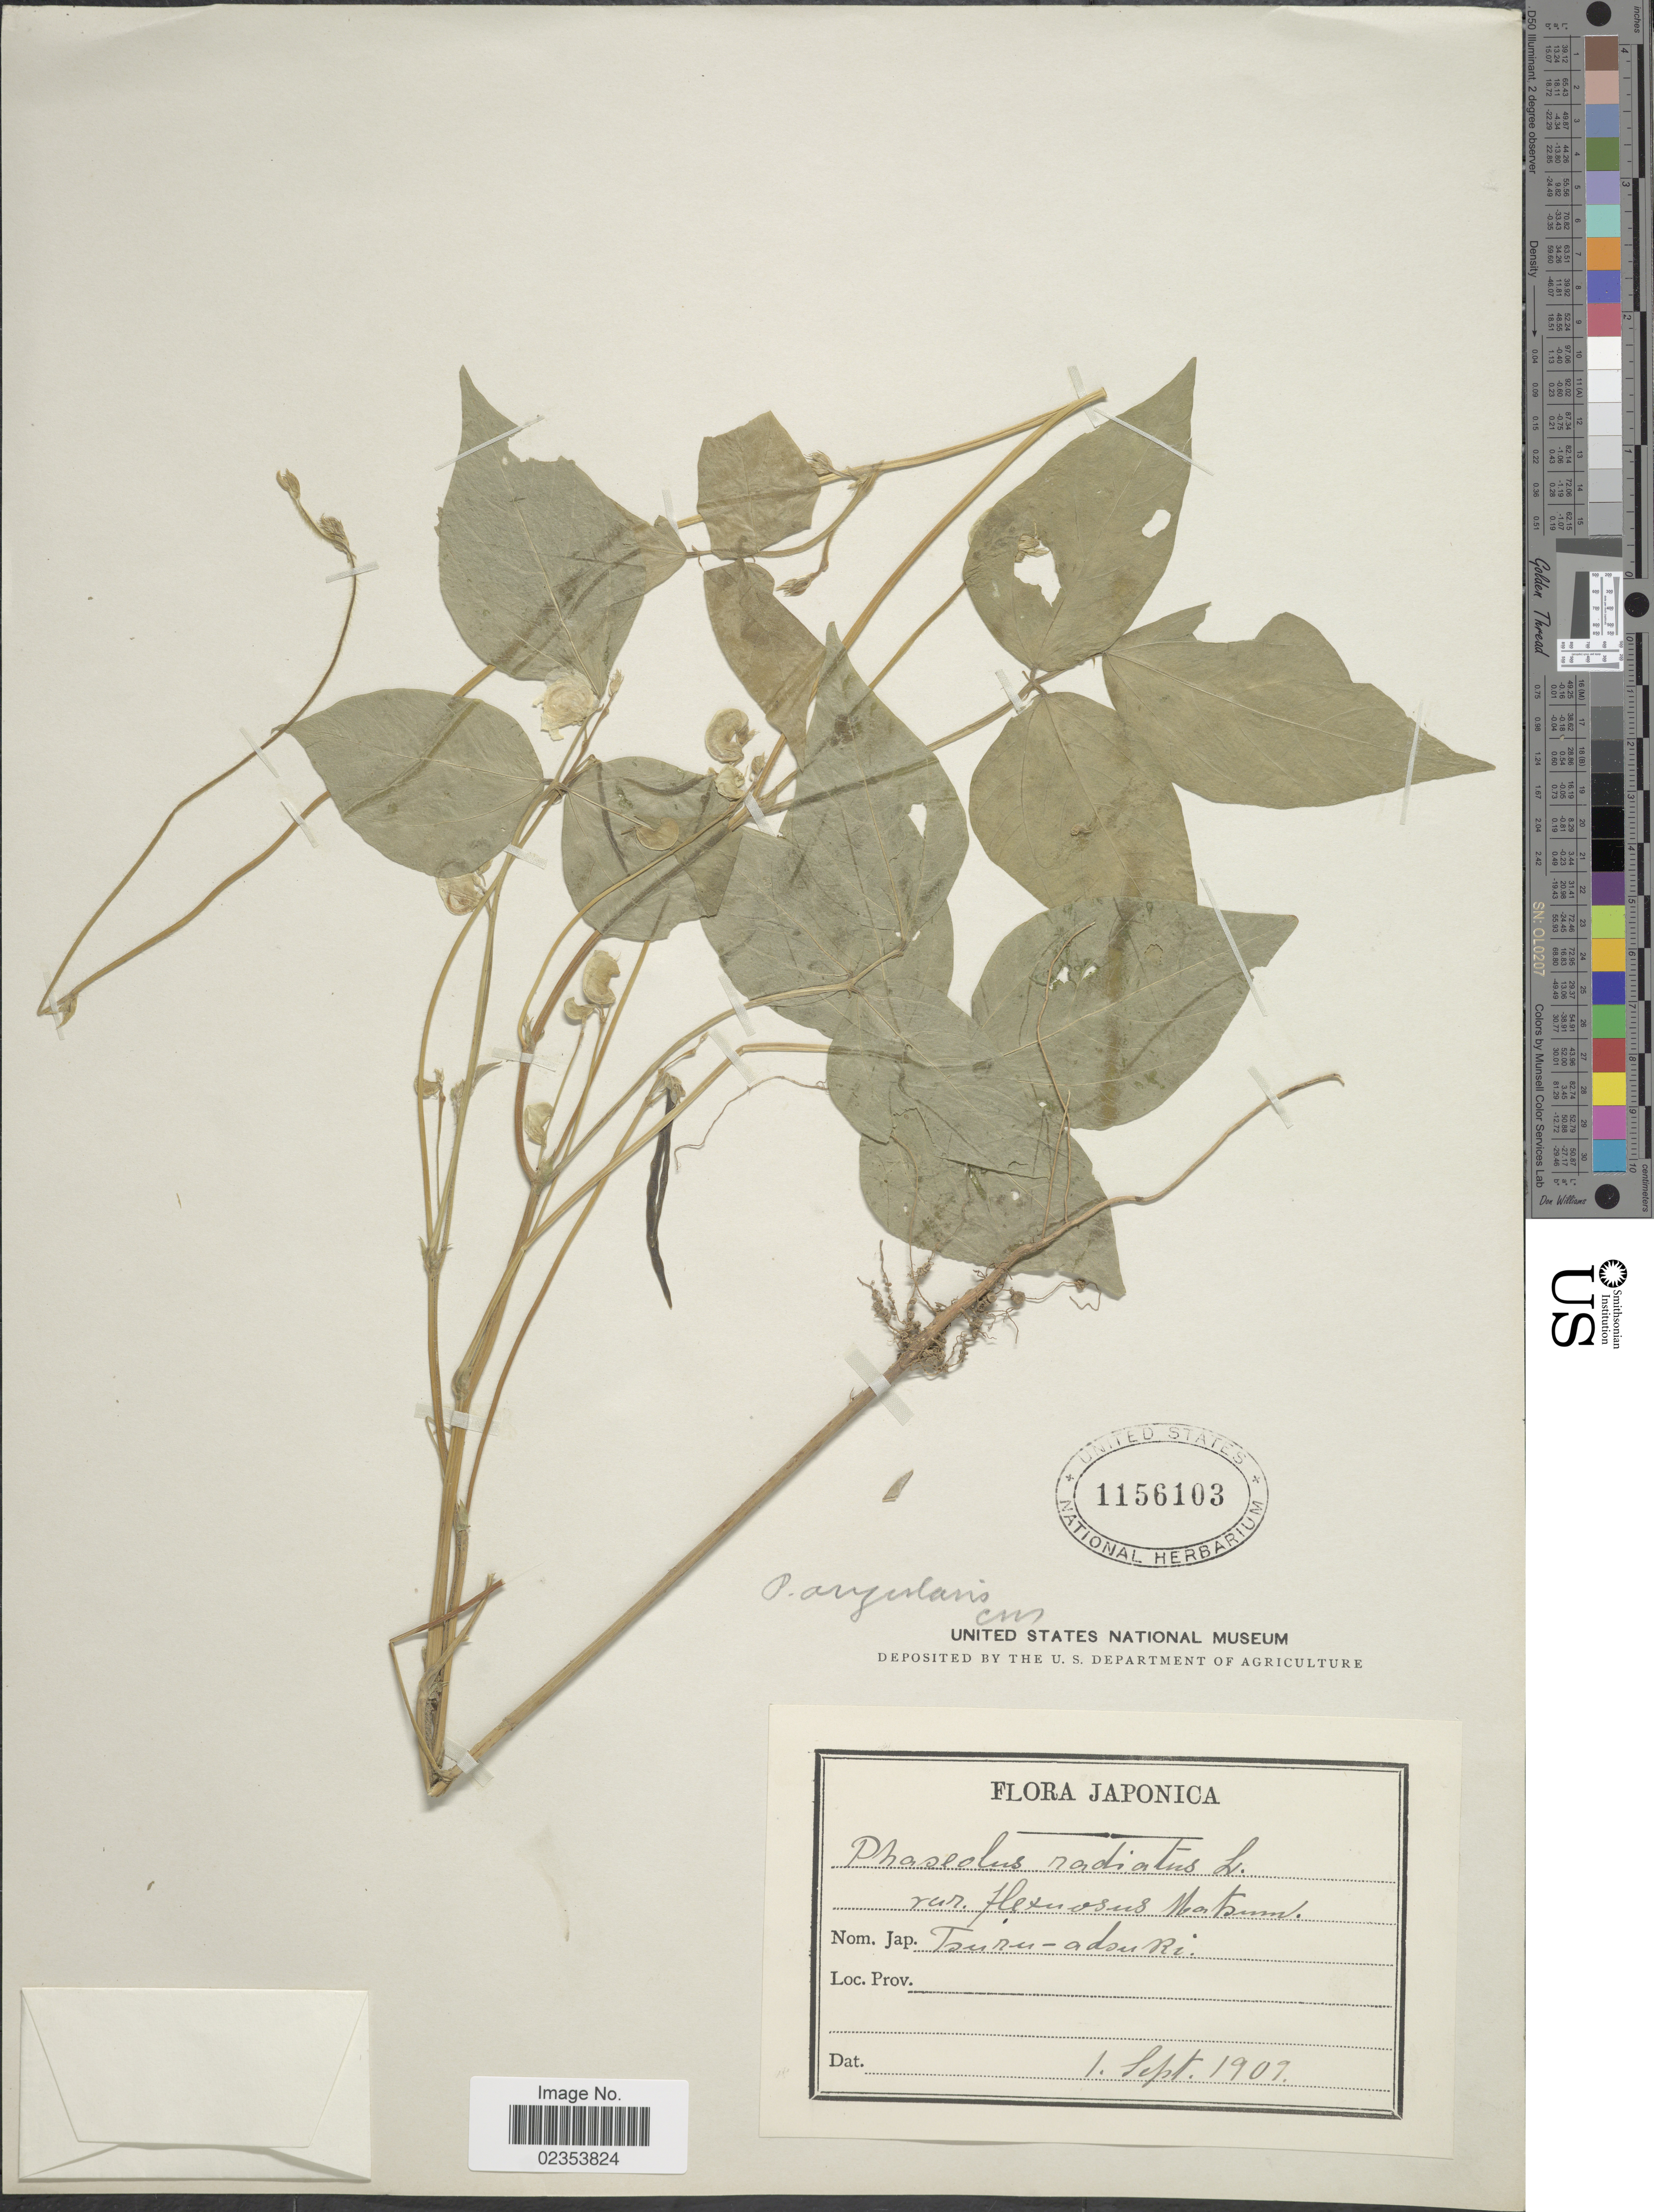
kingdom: Plantae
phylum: Tracheophyta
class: Magnoliopsida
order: Fabales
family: Fabaceae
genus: Vigna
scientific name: Vigna angularis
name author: (Willd.) Ohwi & H. Ohashi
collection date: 1907-09-01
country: Japan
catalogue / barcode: US 1156103